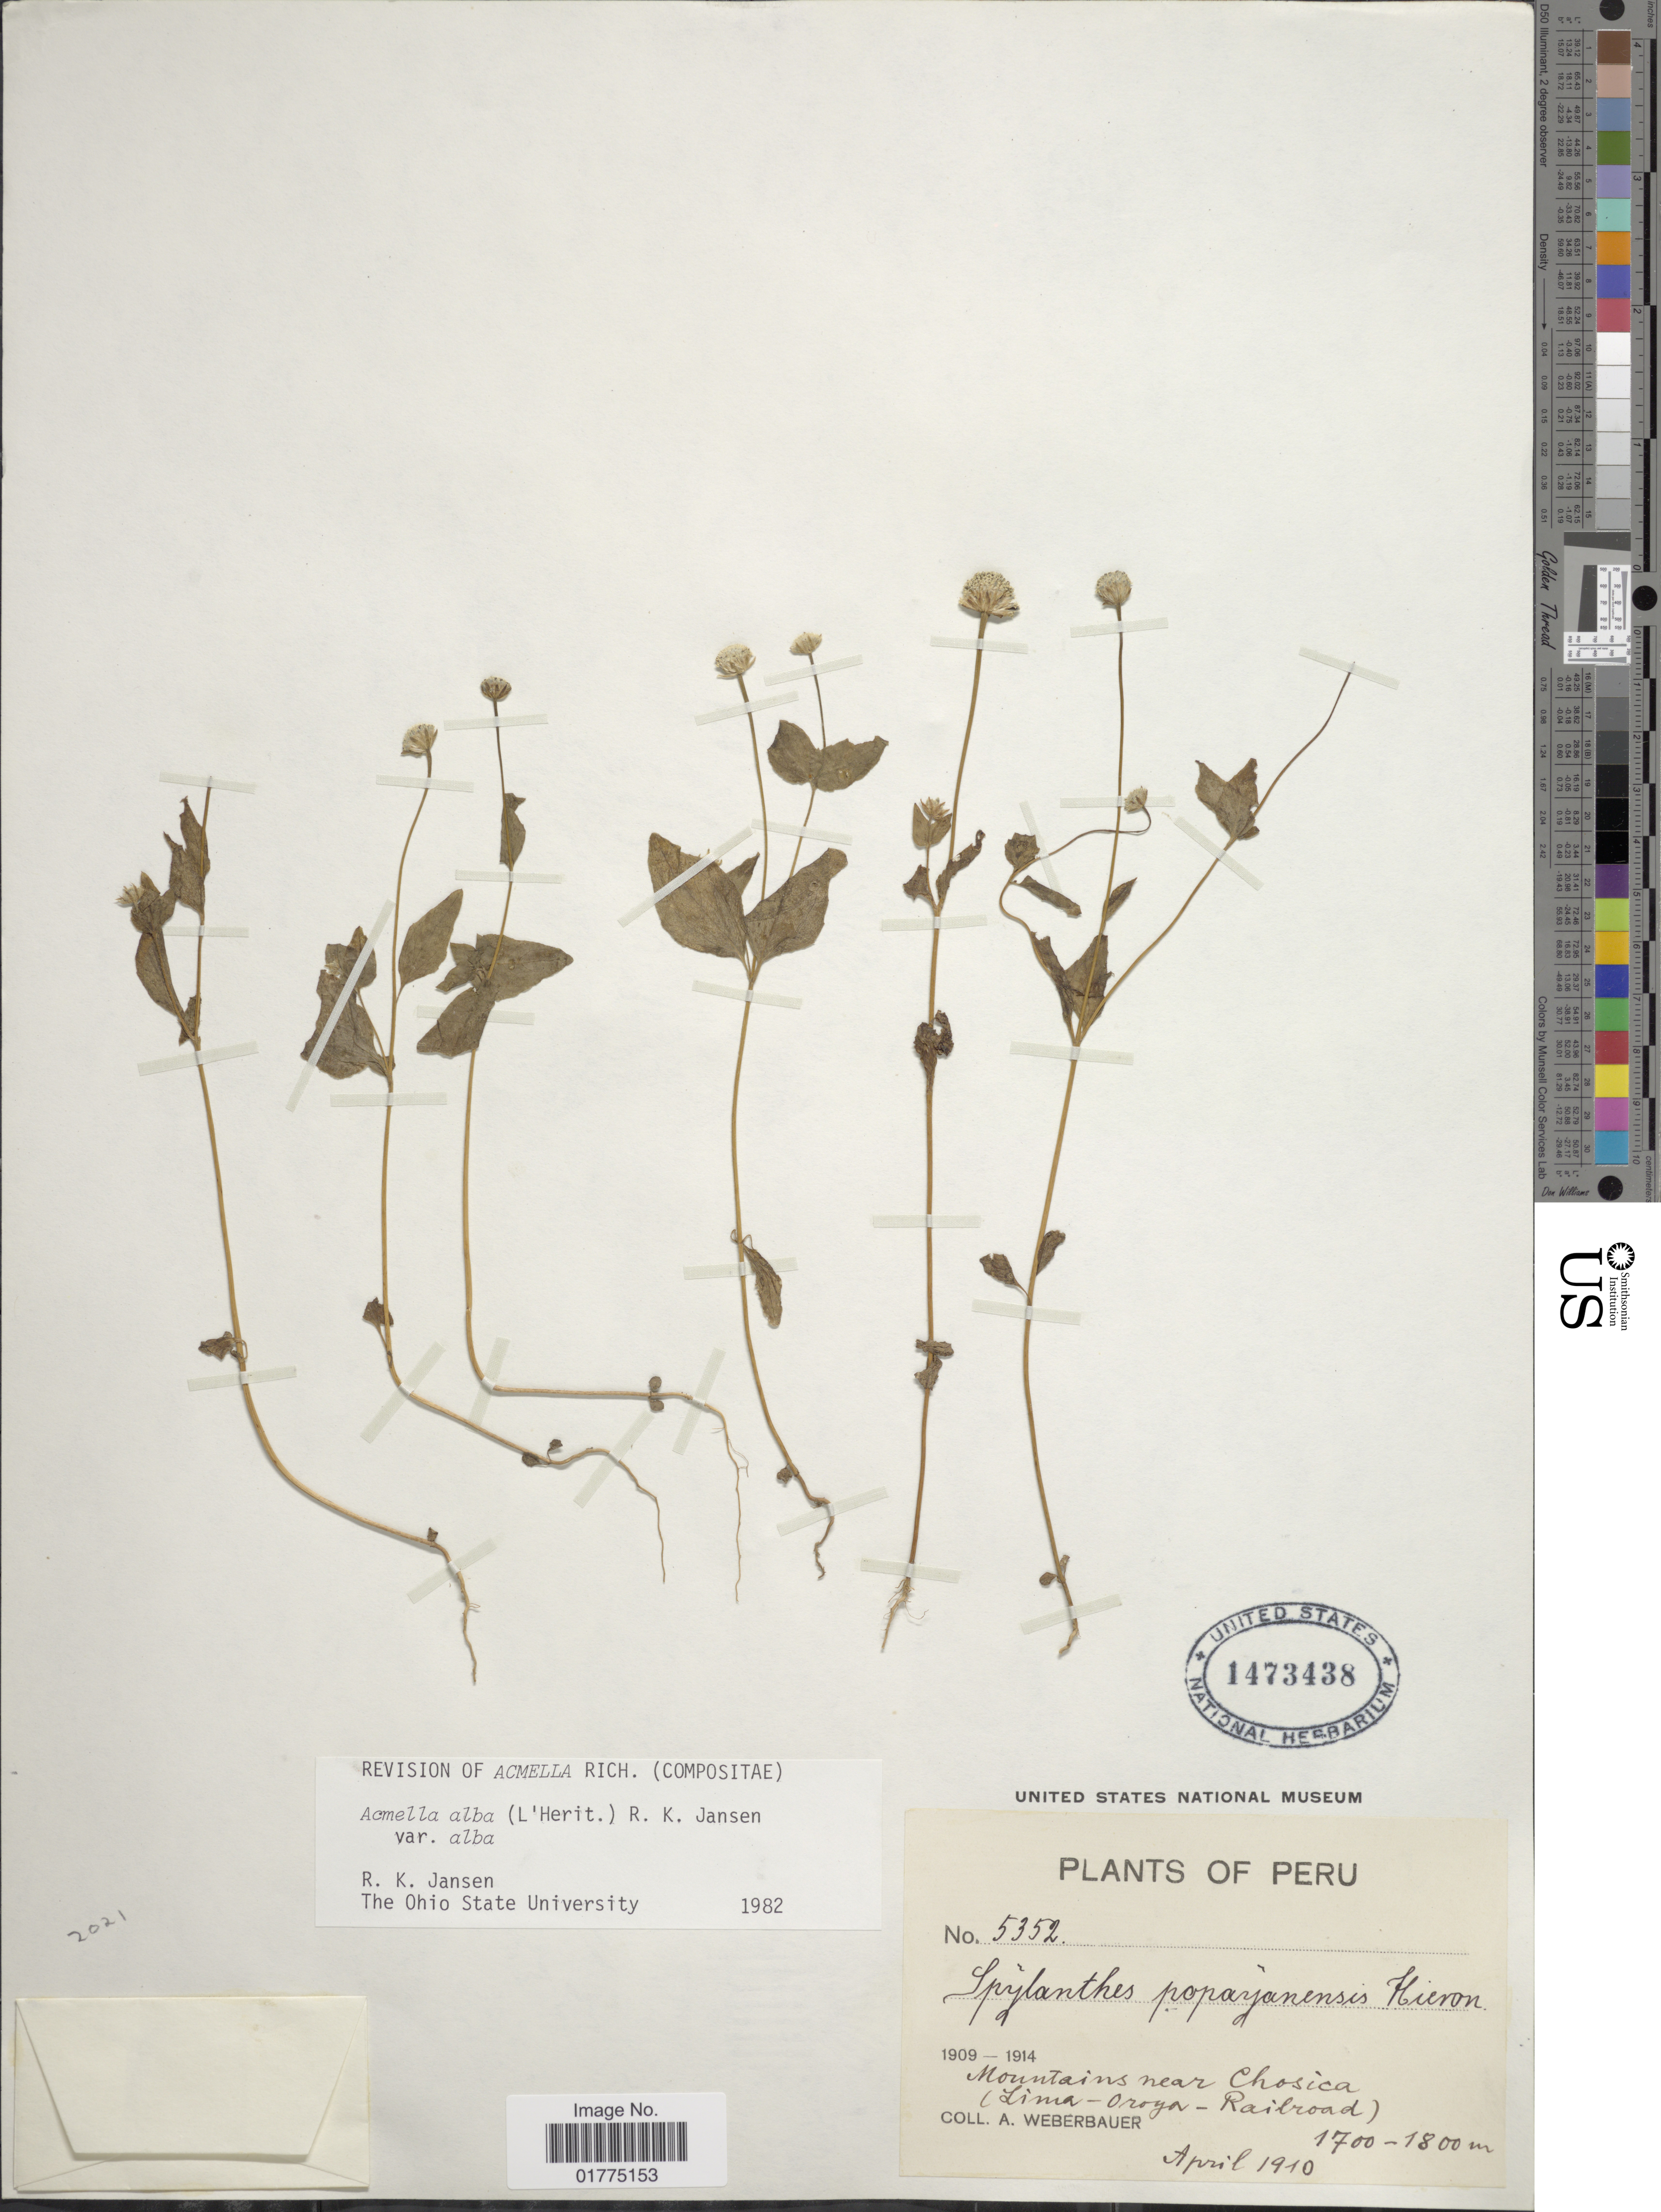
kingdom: Plantae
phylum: Tracheophyta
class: Magnoliopsida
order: Asterales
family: Asteraceae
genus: Acmella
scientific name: Acmella alba var. alba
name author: (L'Hér.) R.K. Jansen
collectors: A. Weberbauer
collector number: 5352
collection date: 1910-04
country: Peru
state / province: Lima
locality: Mountains near Chosica (Lima-Oroya-Railroad)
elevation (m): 1700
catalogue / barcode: US 1473438